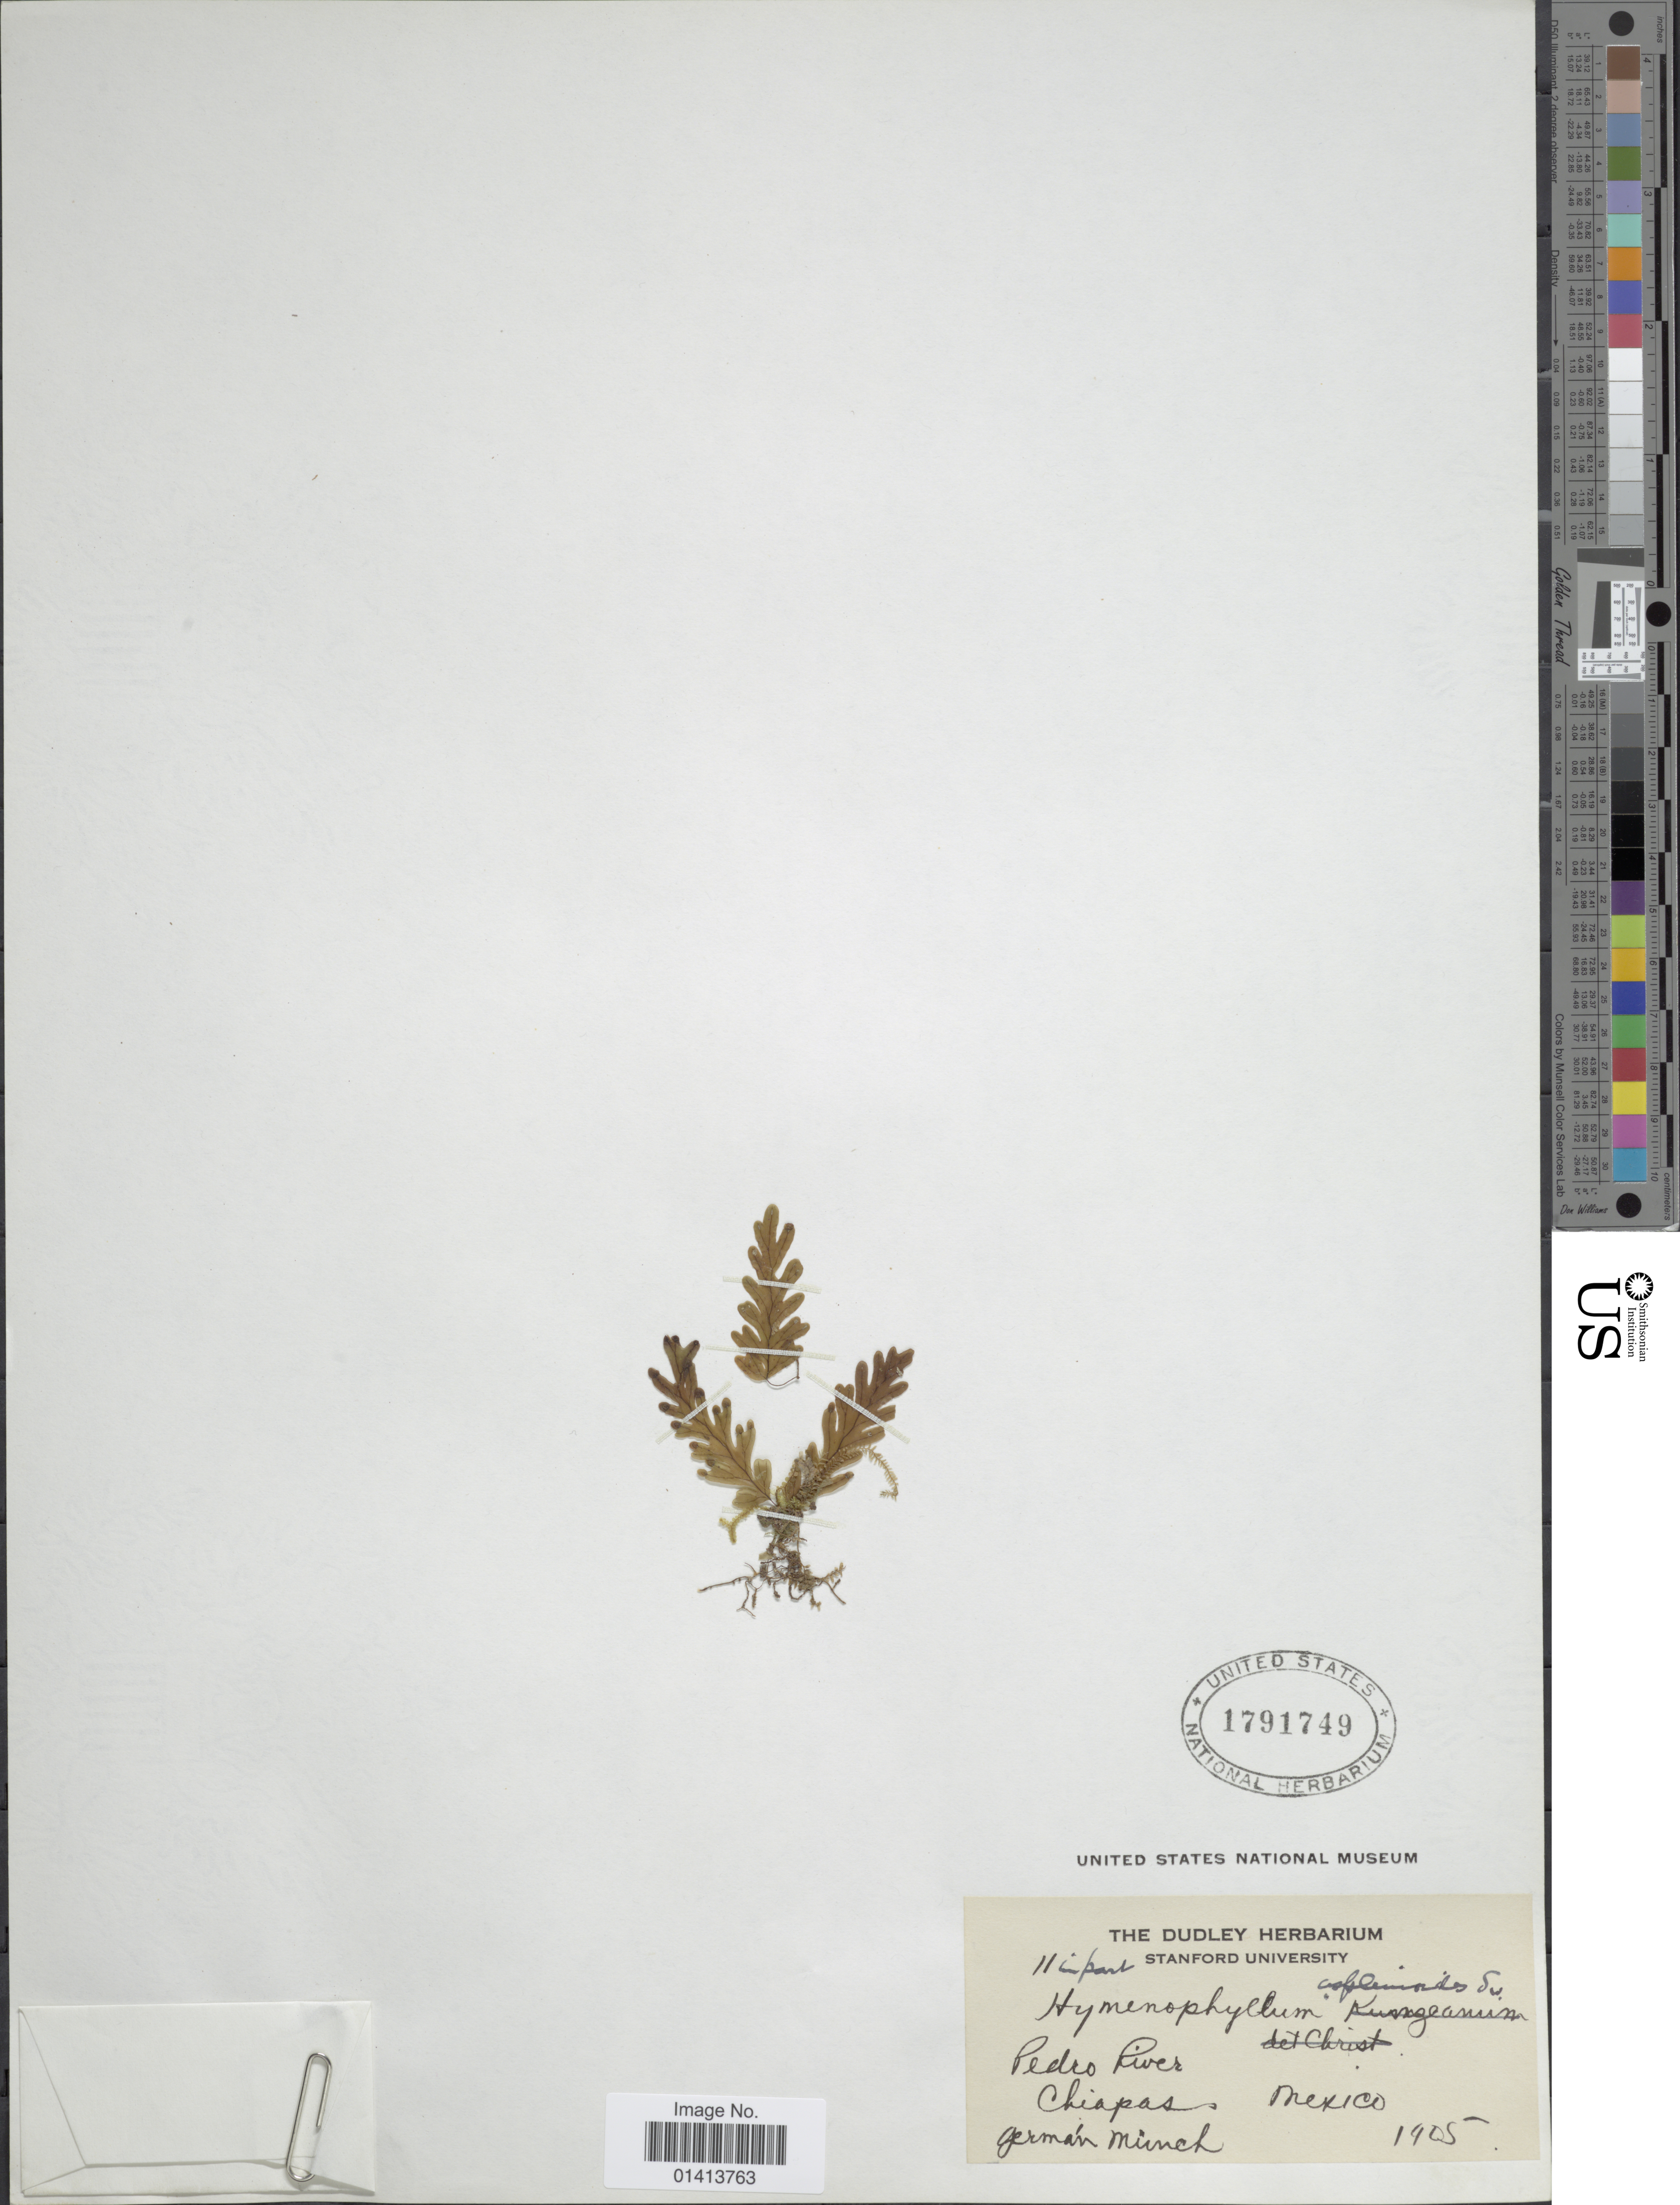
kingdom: Plantae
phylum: Tracheophyta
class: Polypodiopsida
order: Hymenophyllales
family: Hymenophyllaceae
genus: Hymenophyllum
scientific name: Hymenophyllum asplenioides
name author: (Sw.) Sw.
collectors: G. Munch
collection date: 1905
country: Mexico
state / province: Chiapas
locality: Pedro River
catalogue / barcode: US 1791749